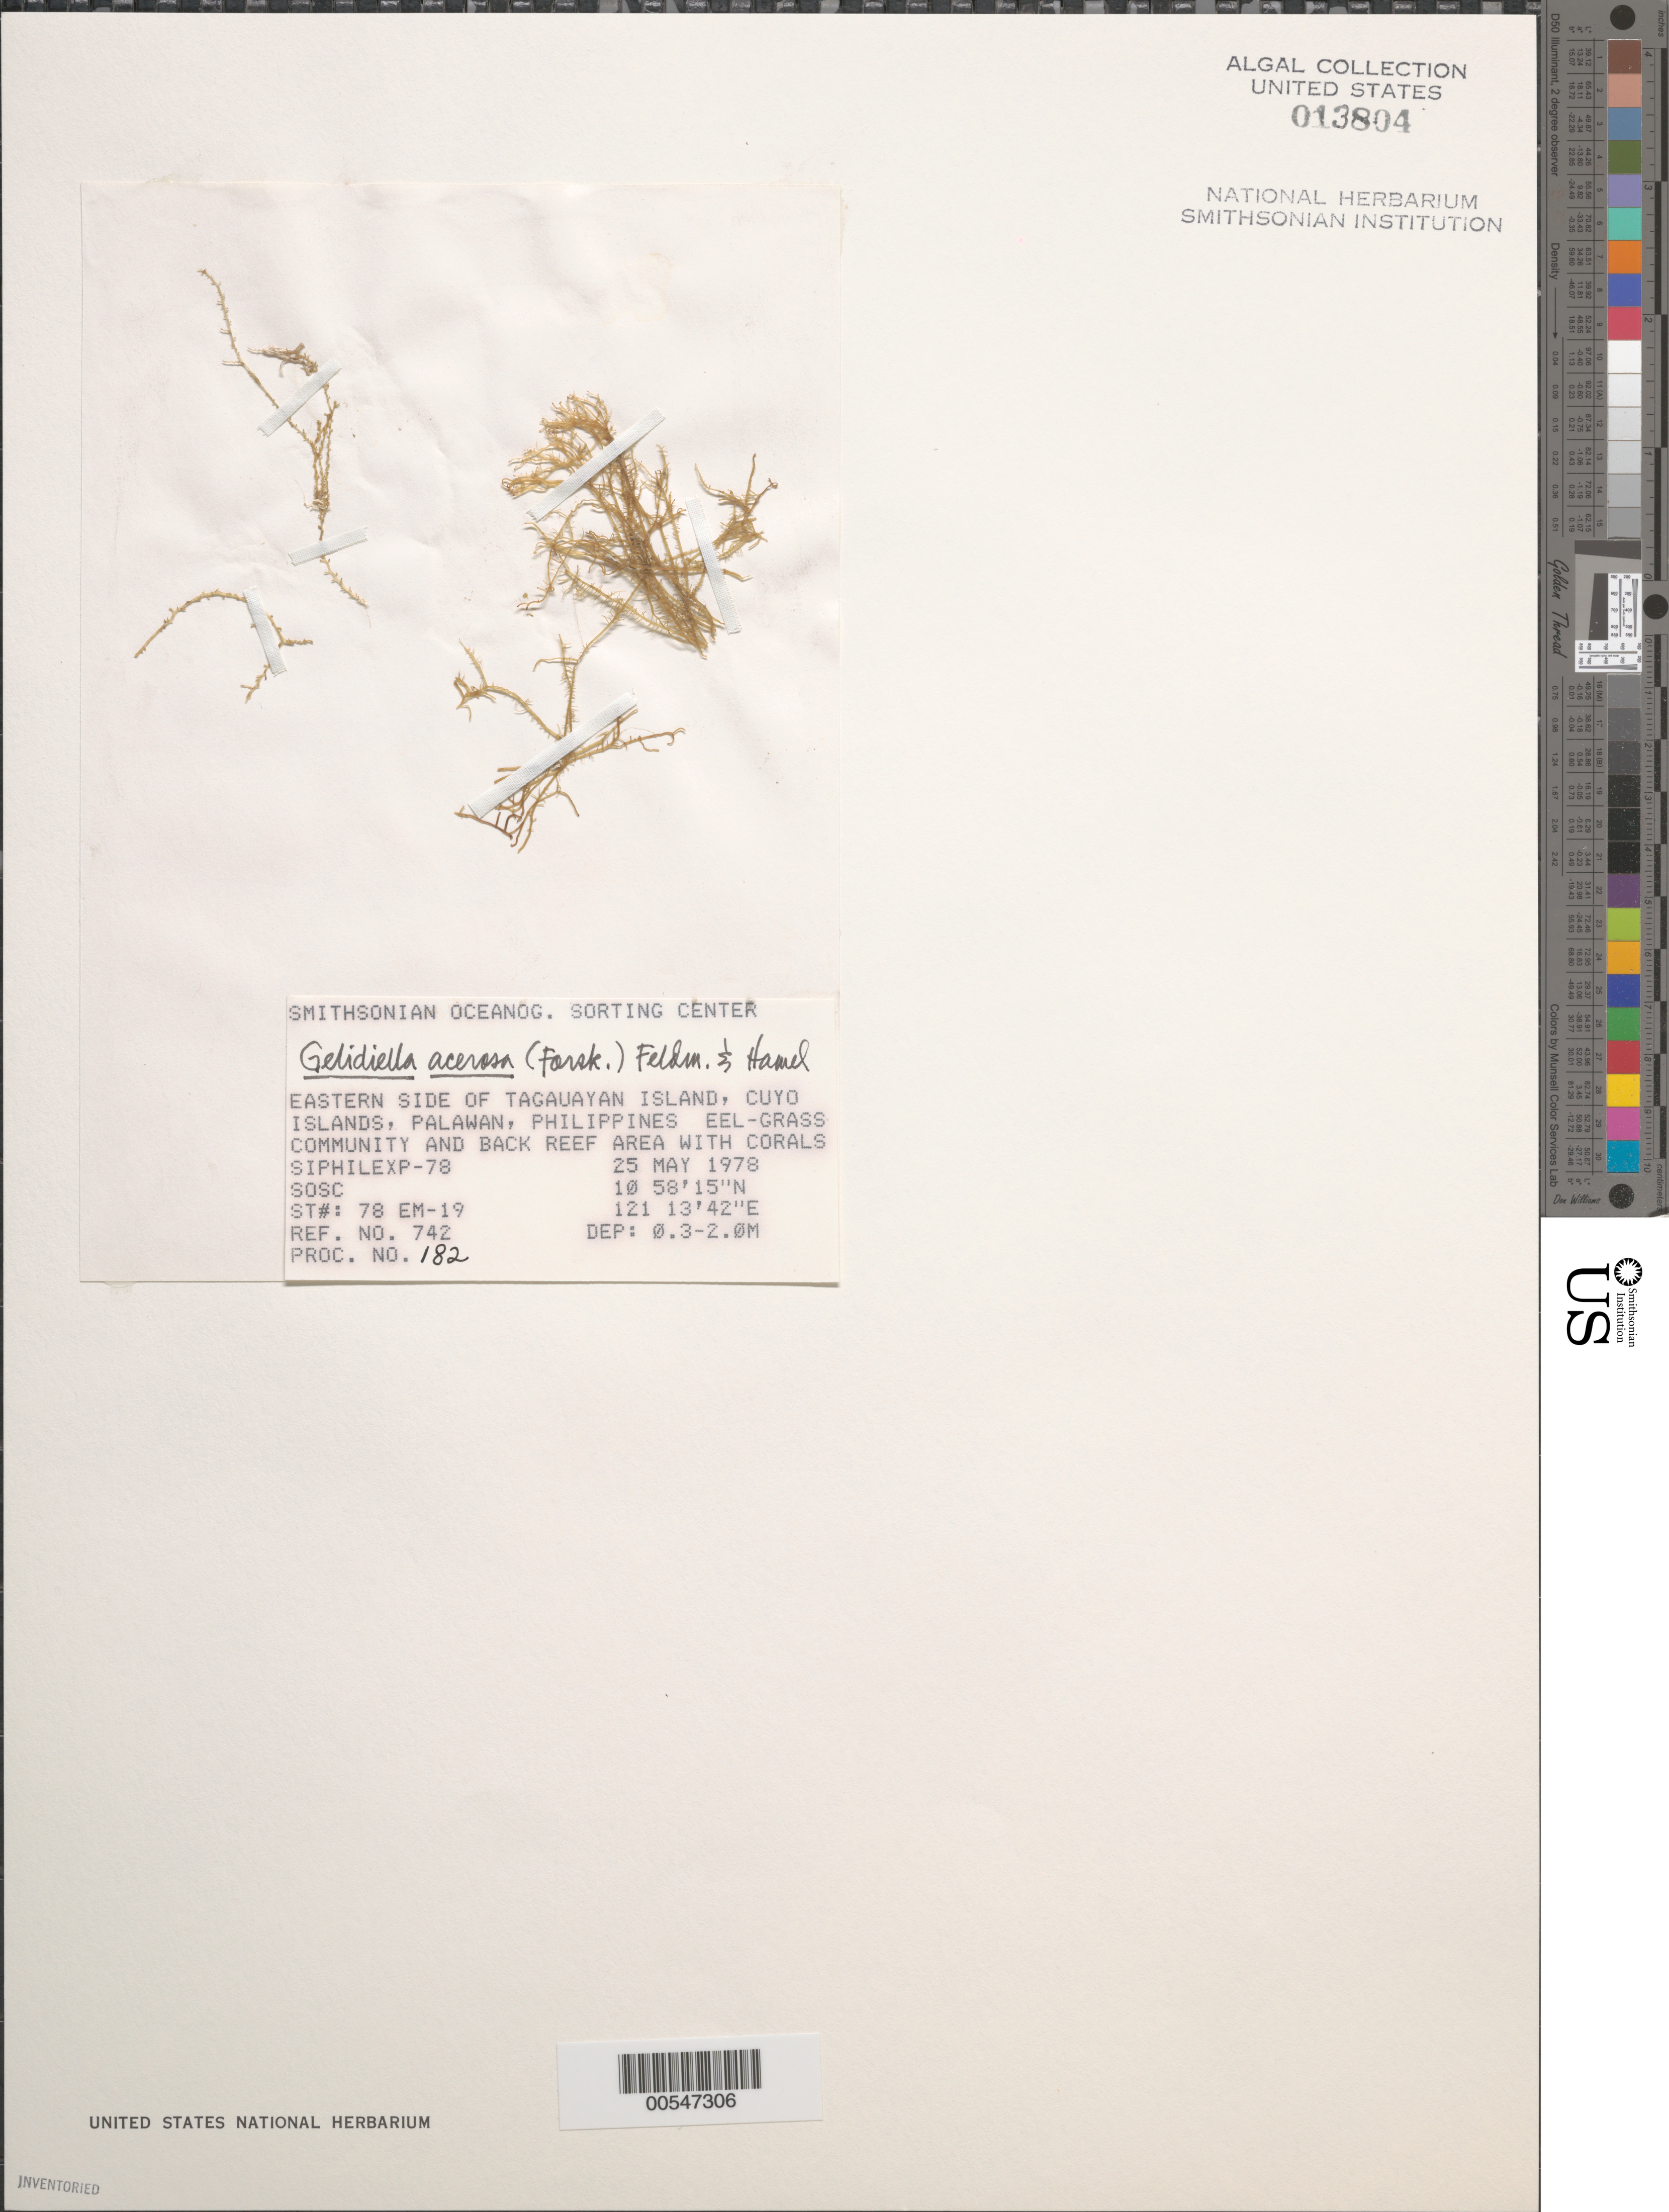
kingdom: Plantae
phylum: Rhodophyta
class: Florideophyceae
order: Gelidiales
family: Gelidiellaceae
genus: Gelidiella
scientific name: Gelidiella acerosa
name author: (Forssk.) Feldmann & G. Hamel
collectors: SOSC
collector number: Station 78 Em-19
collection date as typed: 25 May 1978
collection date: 1978-05-25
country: Philippines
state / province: Mimaropa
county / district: Palawan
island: Tagauayan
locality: Eastern side of island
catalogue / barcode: US 13804